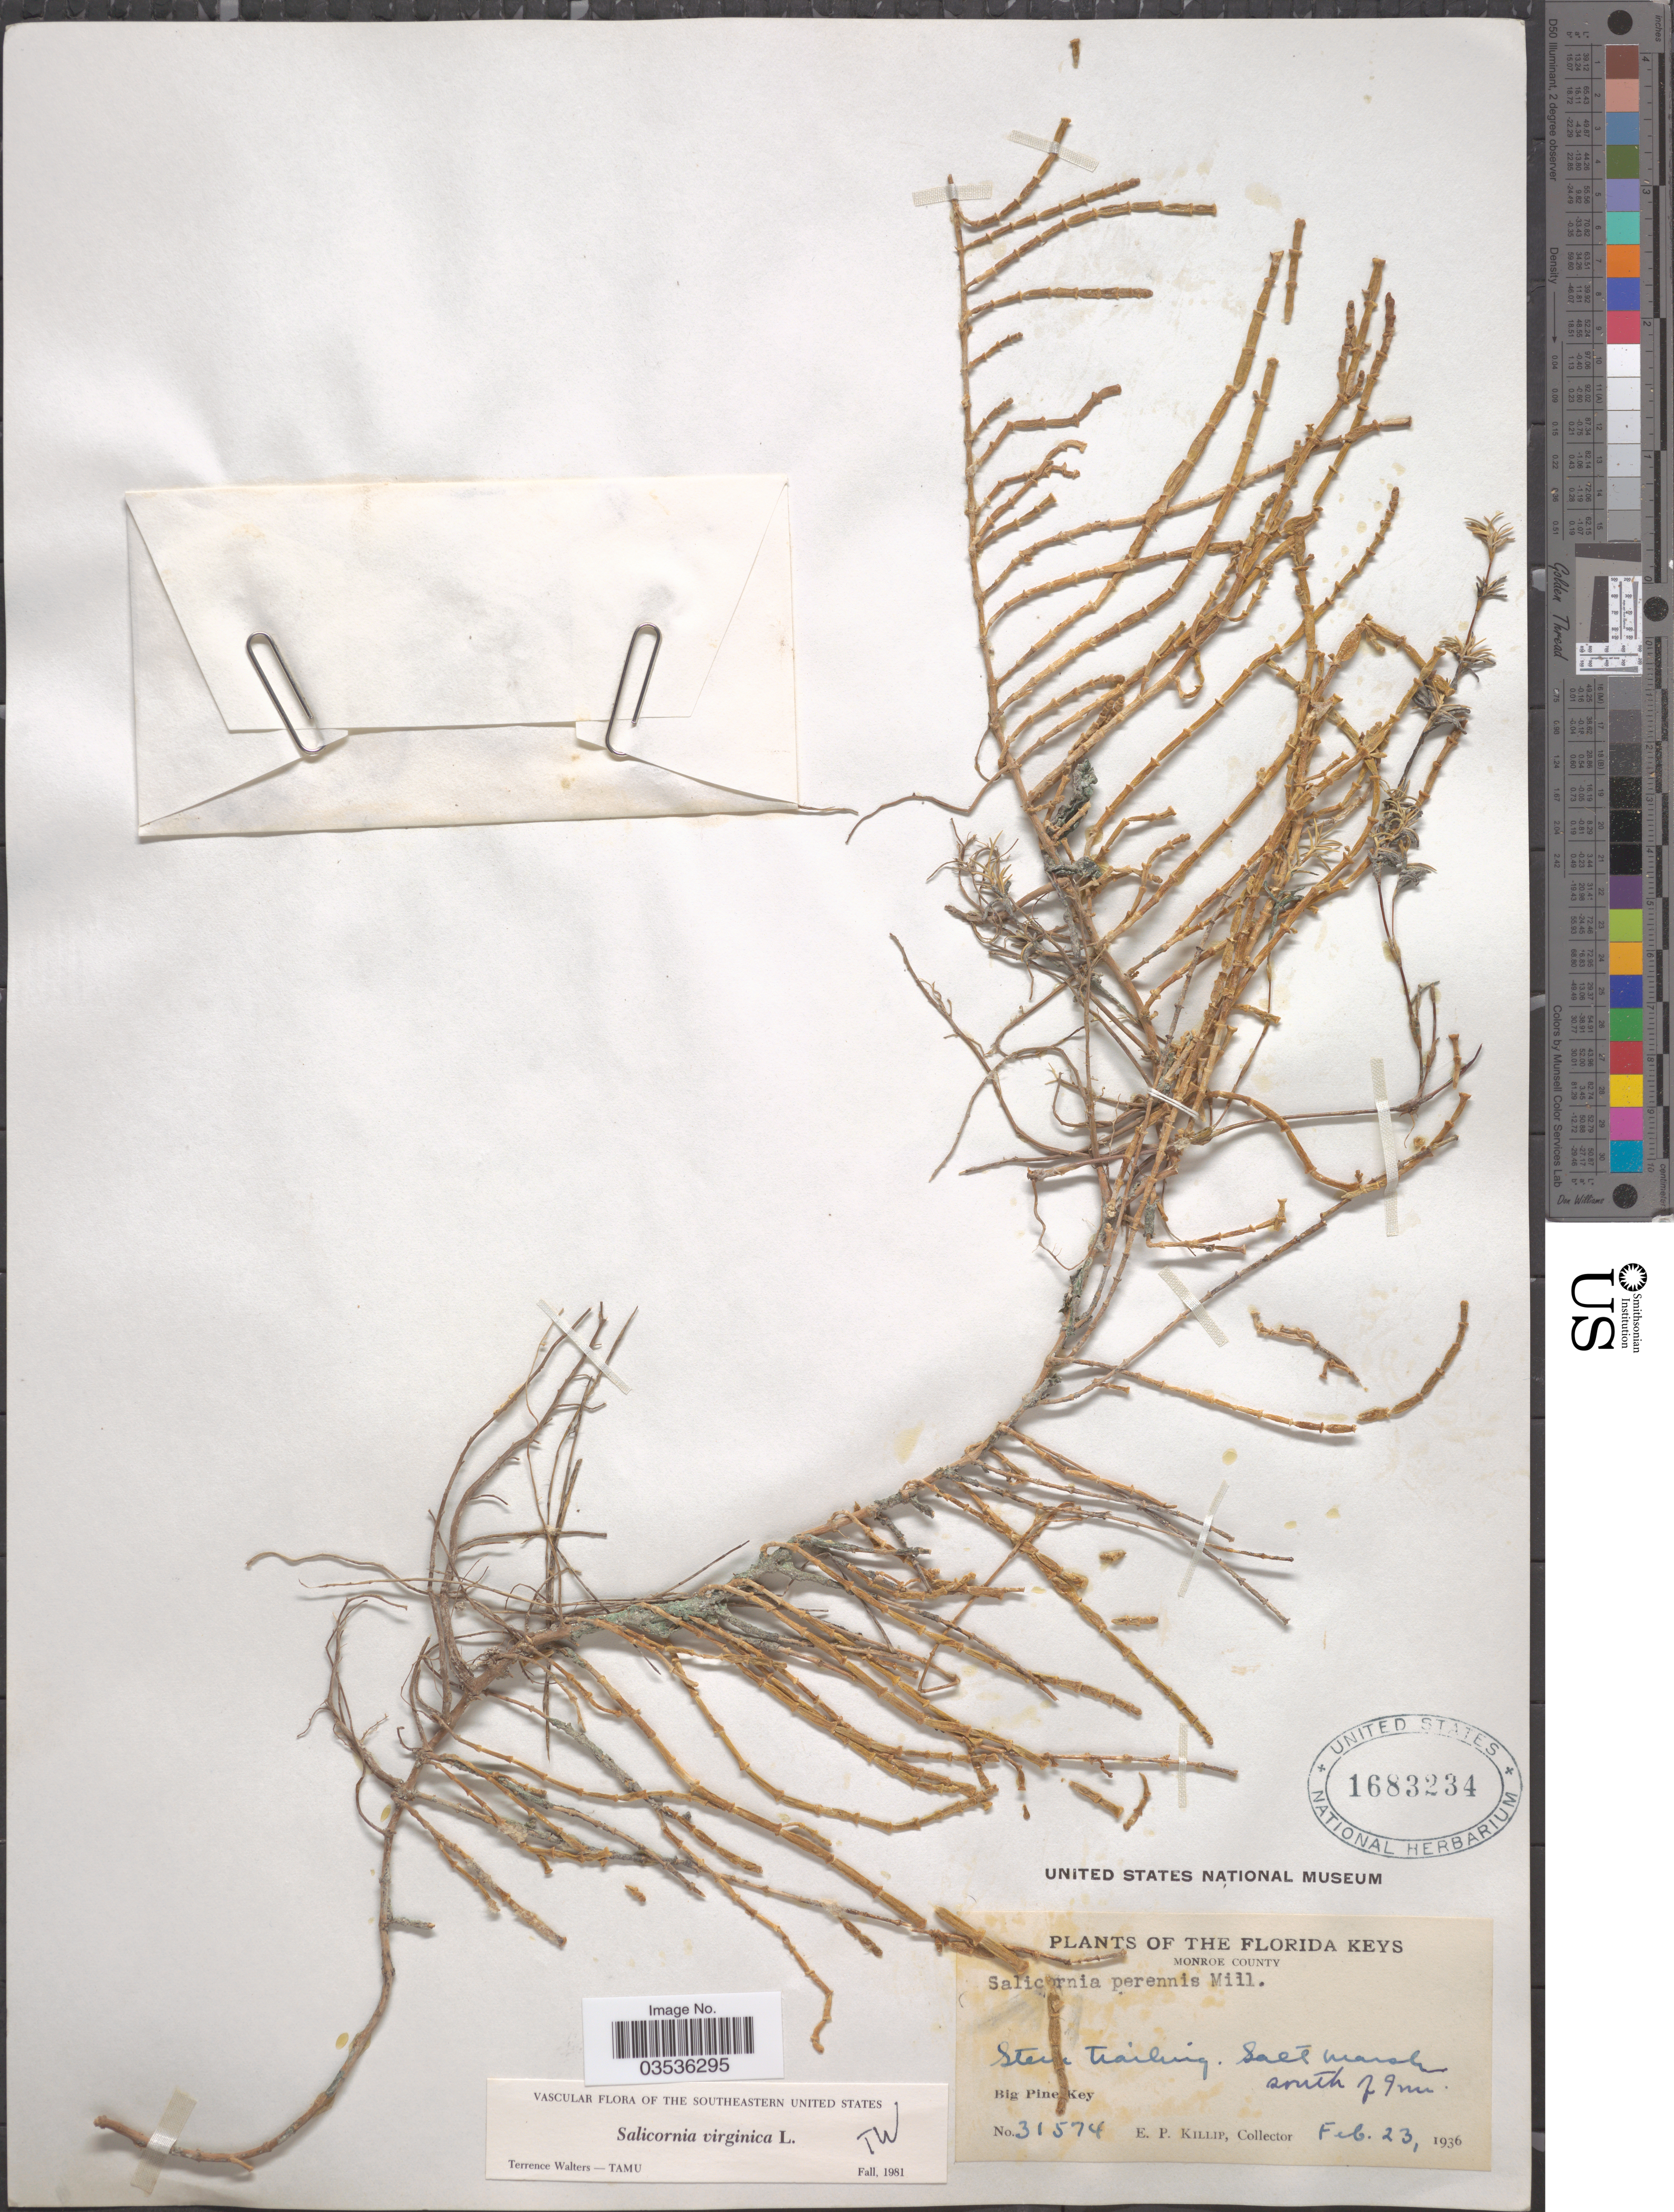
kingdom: Plantae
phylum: Tracheophyta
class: Magnoliopsida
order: Caryophyllales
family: Amaranthaceae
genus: Salicornia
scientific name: Salicornia ambigua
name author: Michx.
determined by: Strong, Mark T., (BOT), Smithsonian Institution - National Museum of Natural History (UNITED STATES)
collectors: E. P. Killip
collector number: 31574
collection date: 1936-02-23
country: United States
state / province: Florida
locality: The Florida Keys. Monroe County. Big Pine Key.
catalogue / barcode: US 1683234